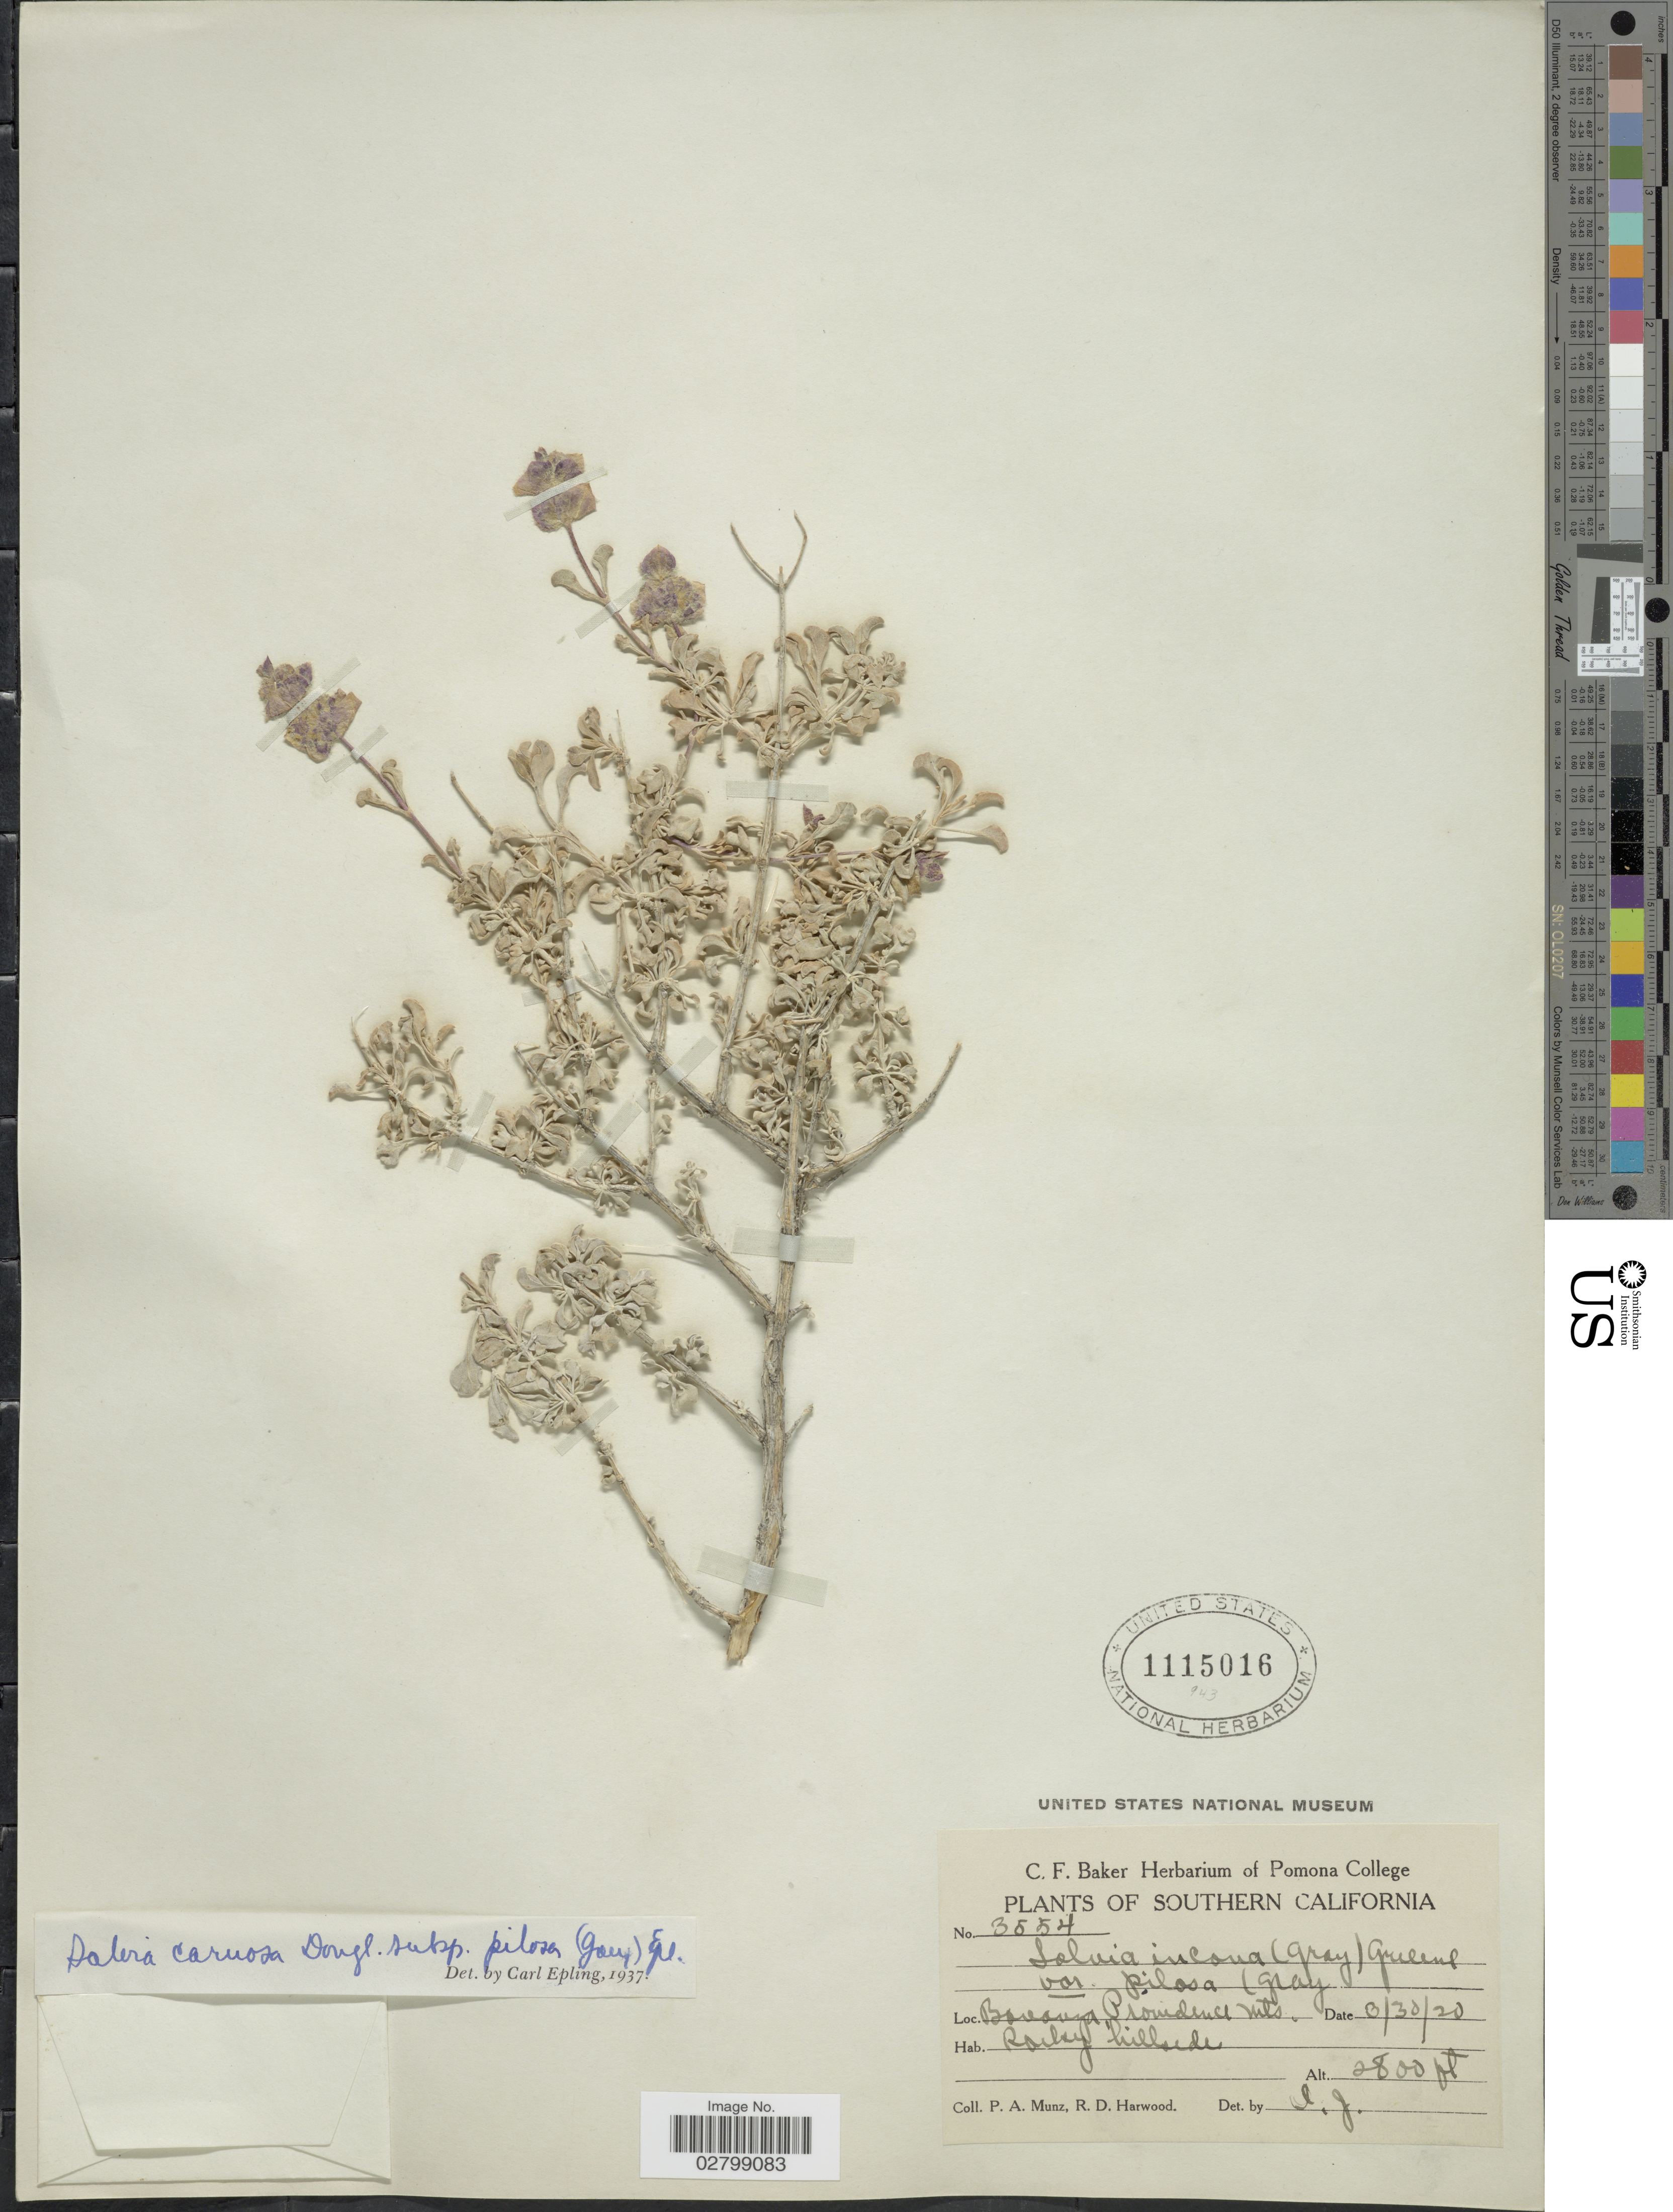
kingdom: Plantae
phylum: Tracheophyta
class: Magnoliopsida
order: Lamiales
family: Lamiaceae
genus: Salvia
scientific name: Salvia carnosa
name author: Douglas ex Greene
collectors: P. A. Munz & R. Harwood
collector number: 3554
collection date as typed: Transcribed d/m/y: 30/3/20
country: United States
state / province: California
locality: Southern California. Bonanza Providence Mts.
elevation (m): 853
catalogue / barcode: US 1115016